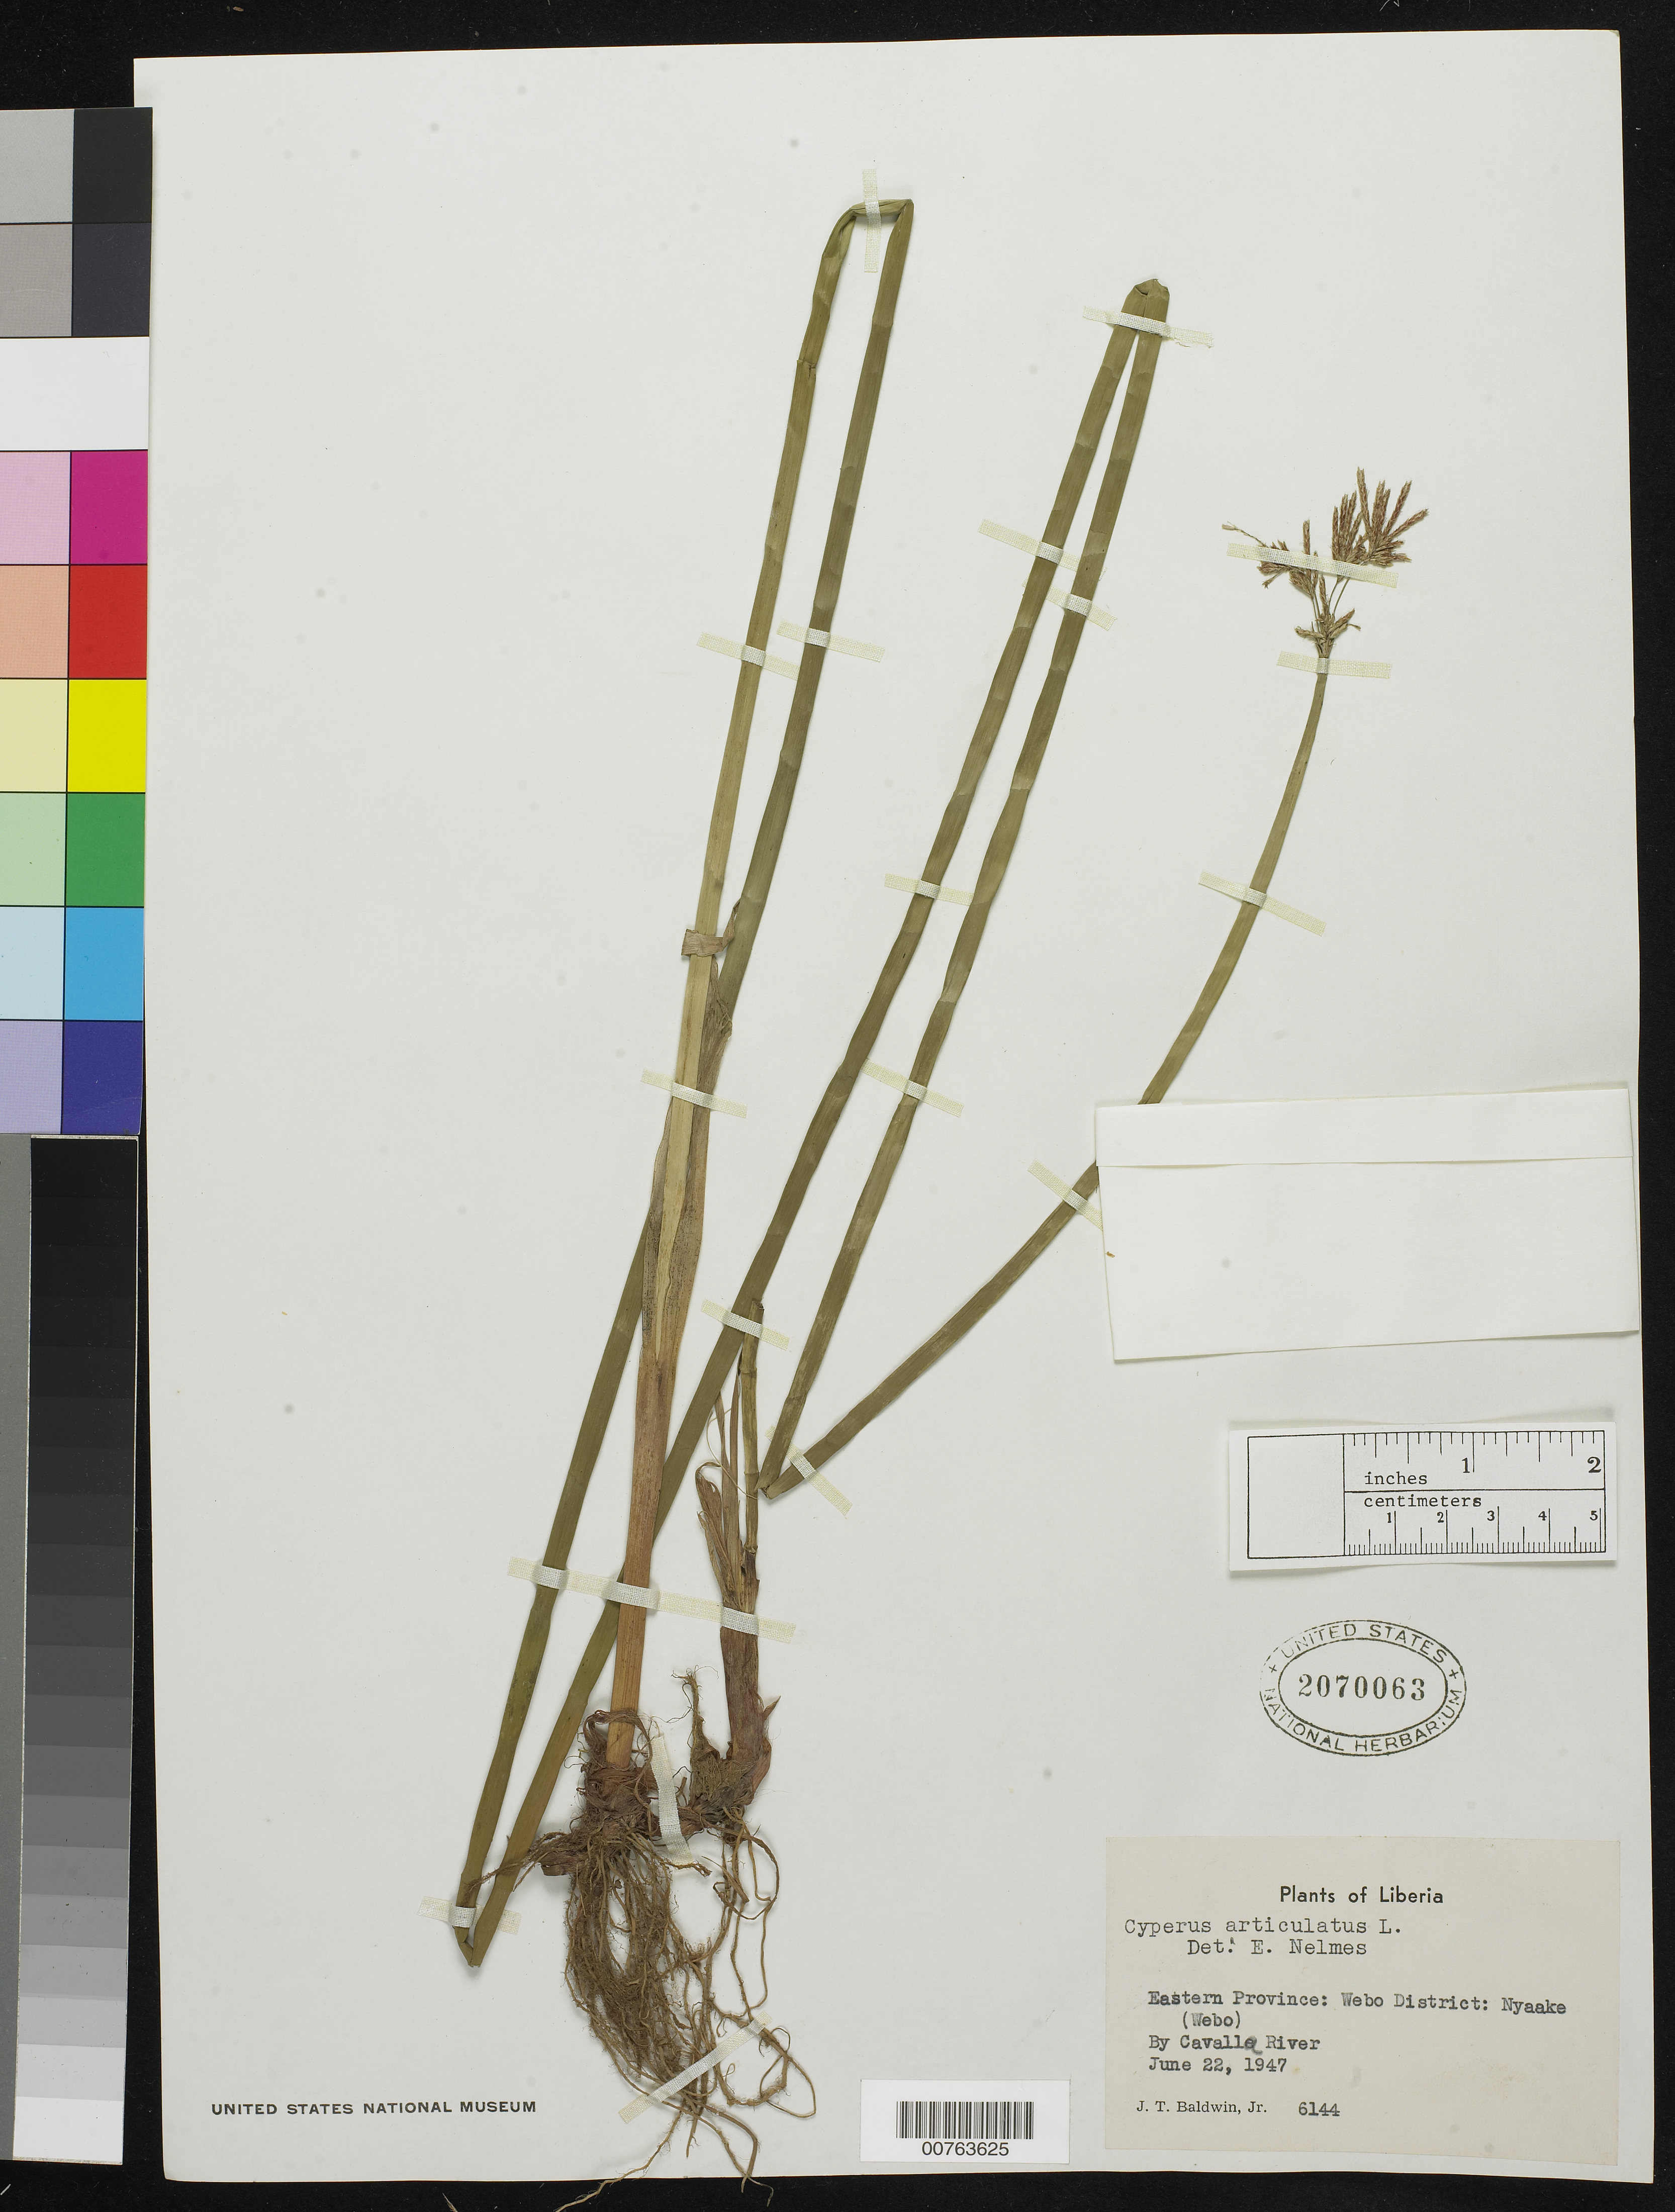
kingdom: Plantae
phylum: Tracheophyta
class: Liliopsida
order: Poales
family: Cyperaceae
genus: Cyperus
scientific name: Cyperus articulatus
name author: L.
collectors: J. T. Baldwin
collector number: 6144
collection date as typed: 22 Jun 1947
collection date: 1947-06-22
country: Liberia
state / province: River Gee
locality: Eastern Province: Webo District, Nyaake (Webo), by Cavalle River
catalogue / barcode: US 2070063